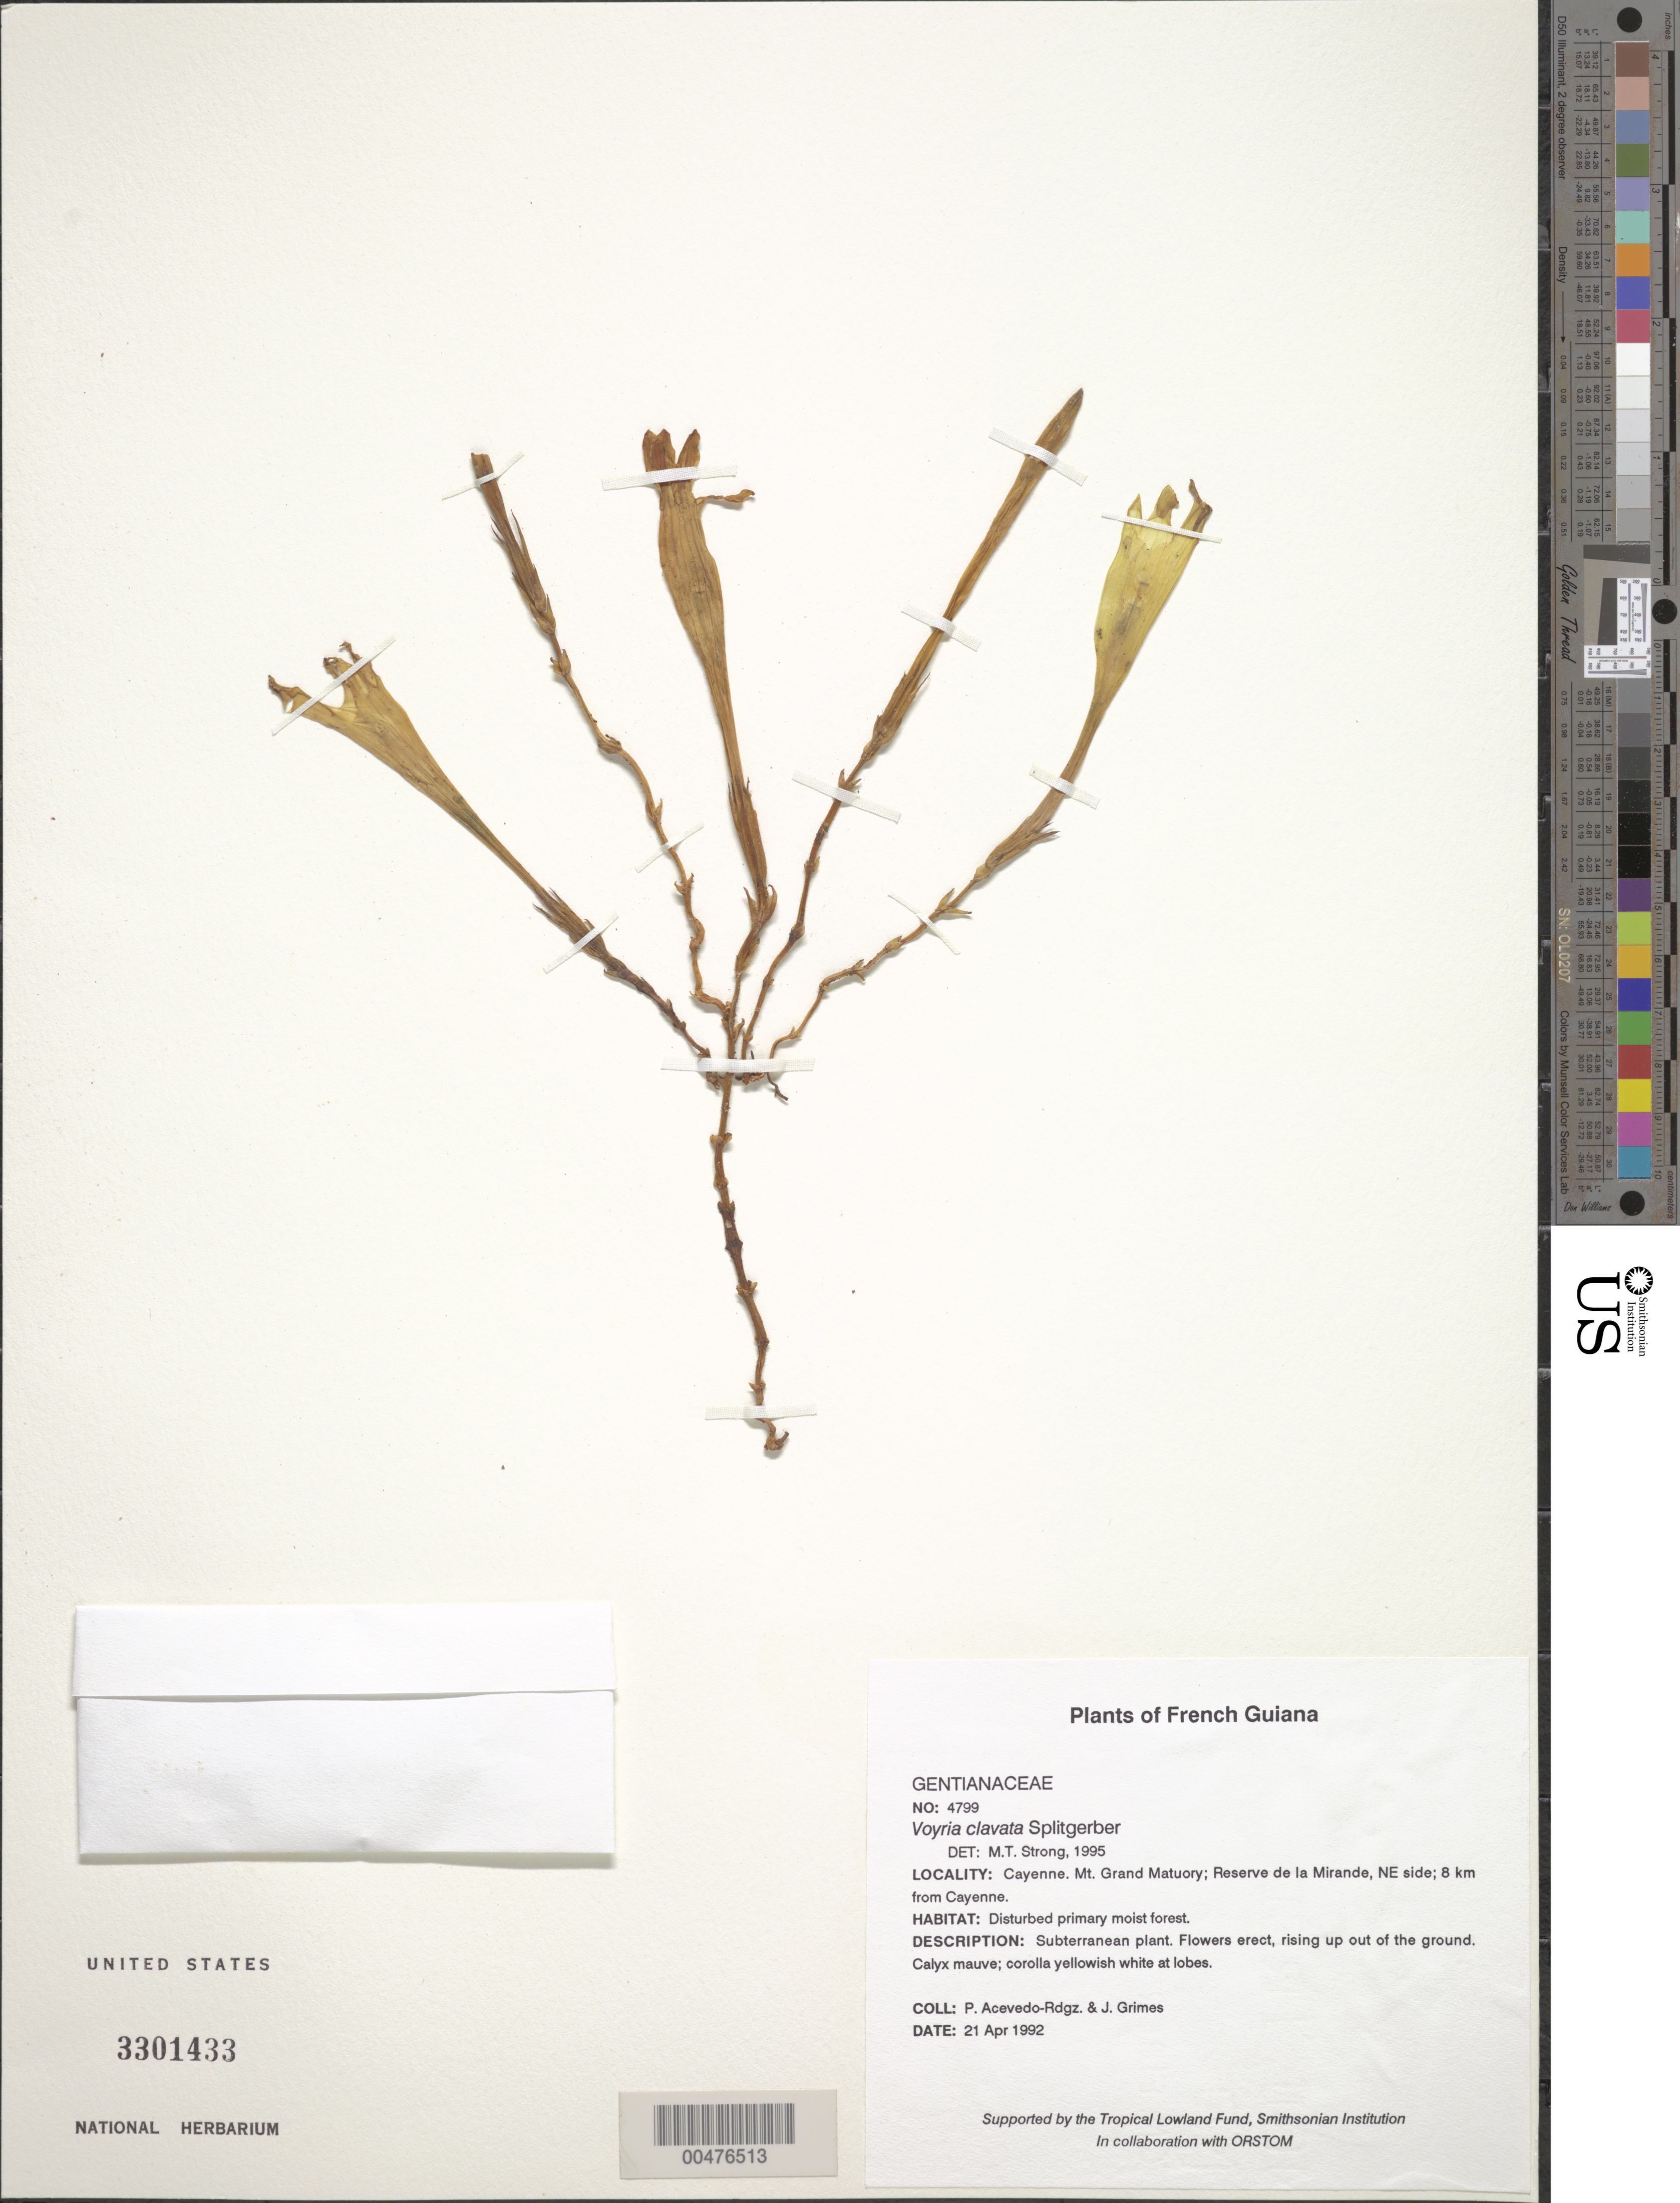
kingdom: Plantae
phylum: Tracheophyta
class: Magnoliopsida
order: Gentianales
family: Gentianaceae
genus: Voyria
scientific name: Voyria clavata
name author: Splitg.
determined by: Strong, M. T., (US), Smithsonian Institution - National Museum of Natural History (UNITED STATES)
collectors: P. Acevedo-Rodr. & J. Grimes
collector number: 4799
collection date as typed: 21 Apr 1992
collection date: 1992-04-21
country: French Guiana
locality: Cayenne. Mt. Grand Matuory; Reserve de la Mirande, NE side; 8 km from Cayenne.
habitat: Disturbed primary moist forest.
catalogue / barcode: US 3301433